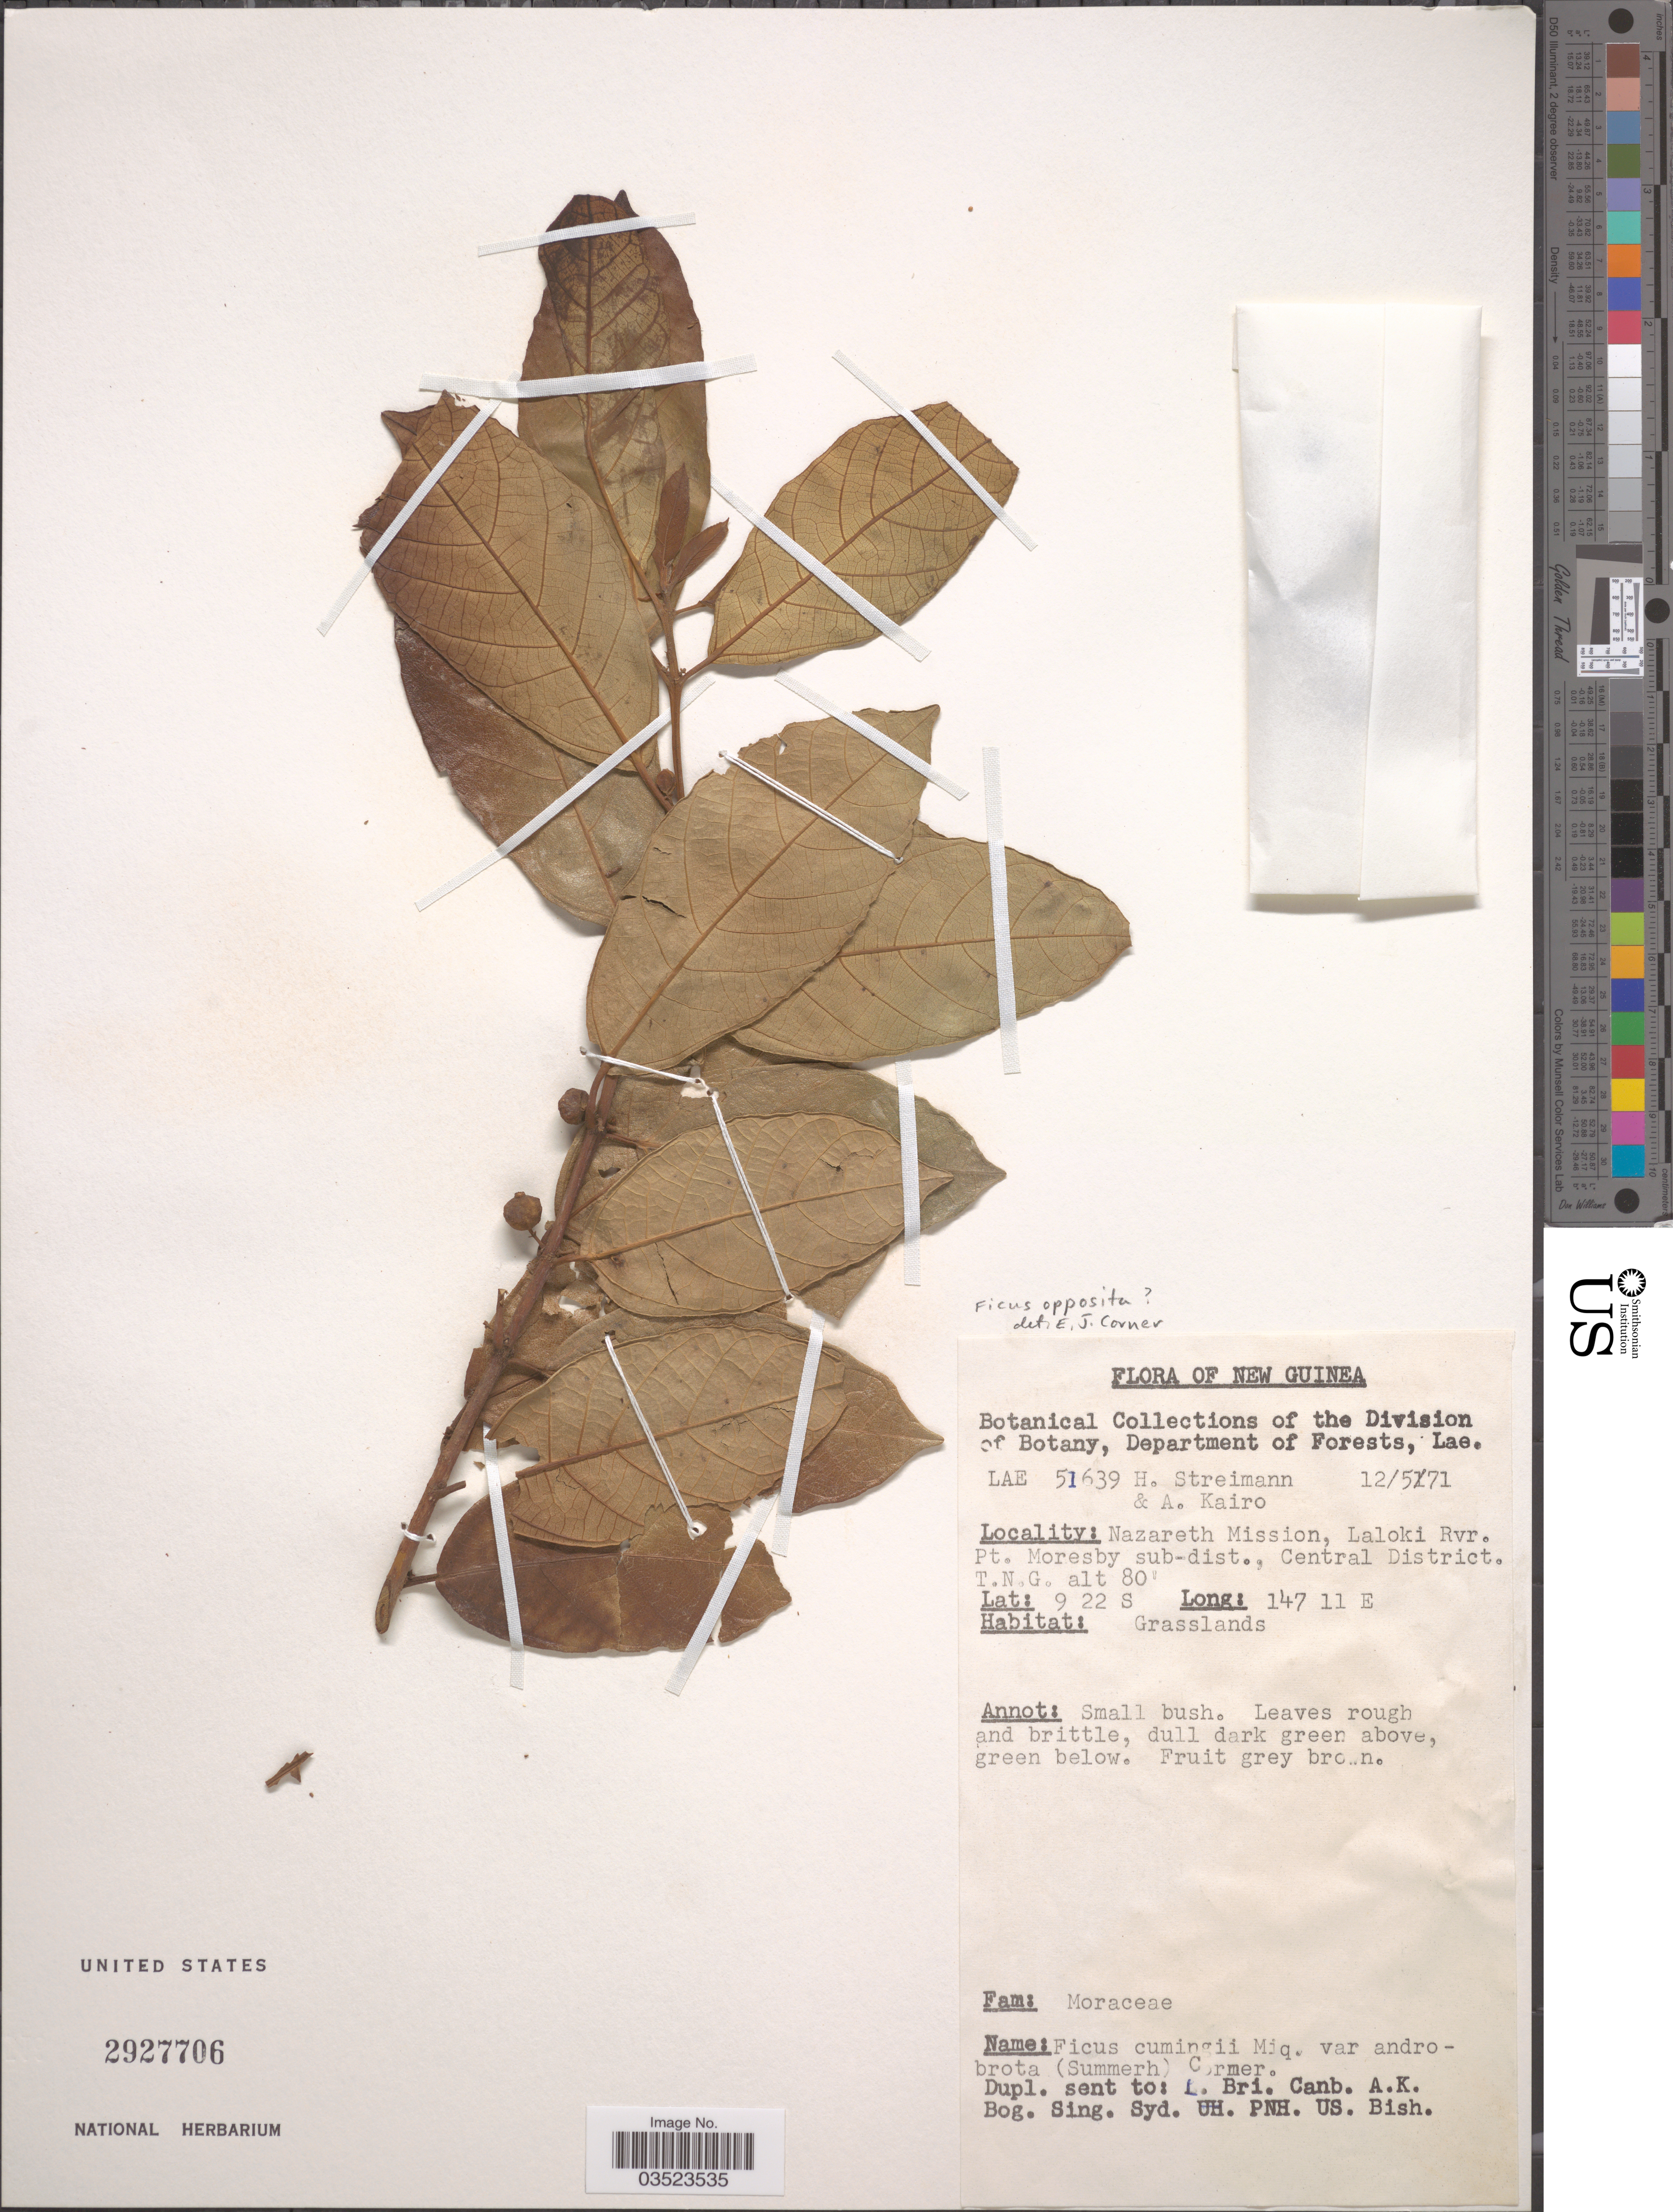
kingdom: Plantae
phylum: Tracheophyta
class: Magnoliopsida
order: Rosales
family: Moraceae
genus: Ficus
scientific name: Ficus cumingii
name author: Miq.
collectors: H. Streimann & A. Kairo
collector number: LAE51639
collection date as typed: Transcribed d/m/y: 12/5/71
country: Papua New Guinea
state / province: Central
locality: New Guinea. Nazareth Mission, Laloki Rvr. Pt. Moresby sub-dist., Central District. T.N.G.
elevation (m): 24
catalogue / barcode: US 2927706